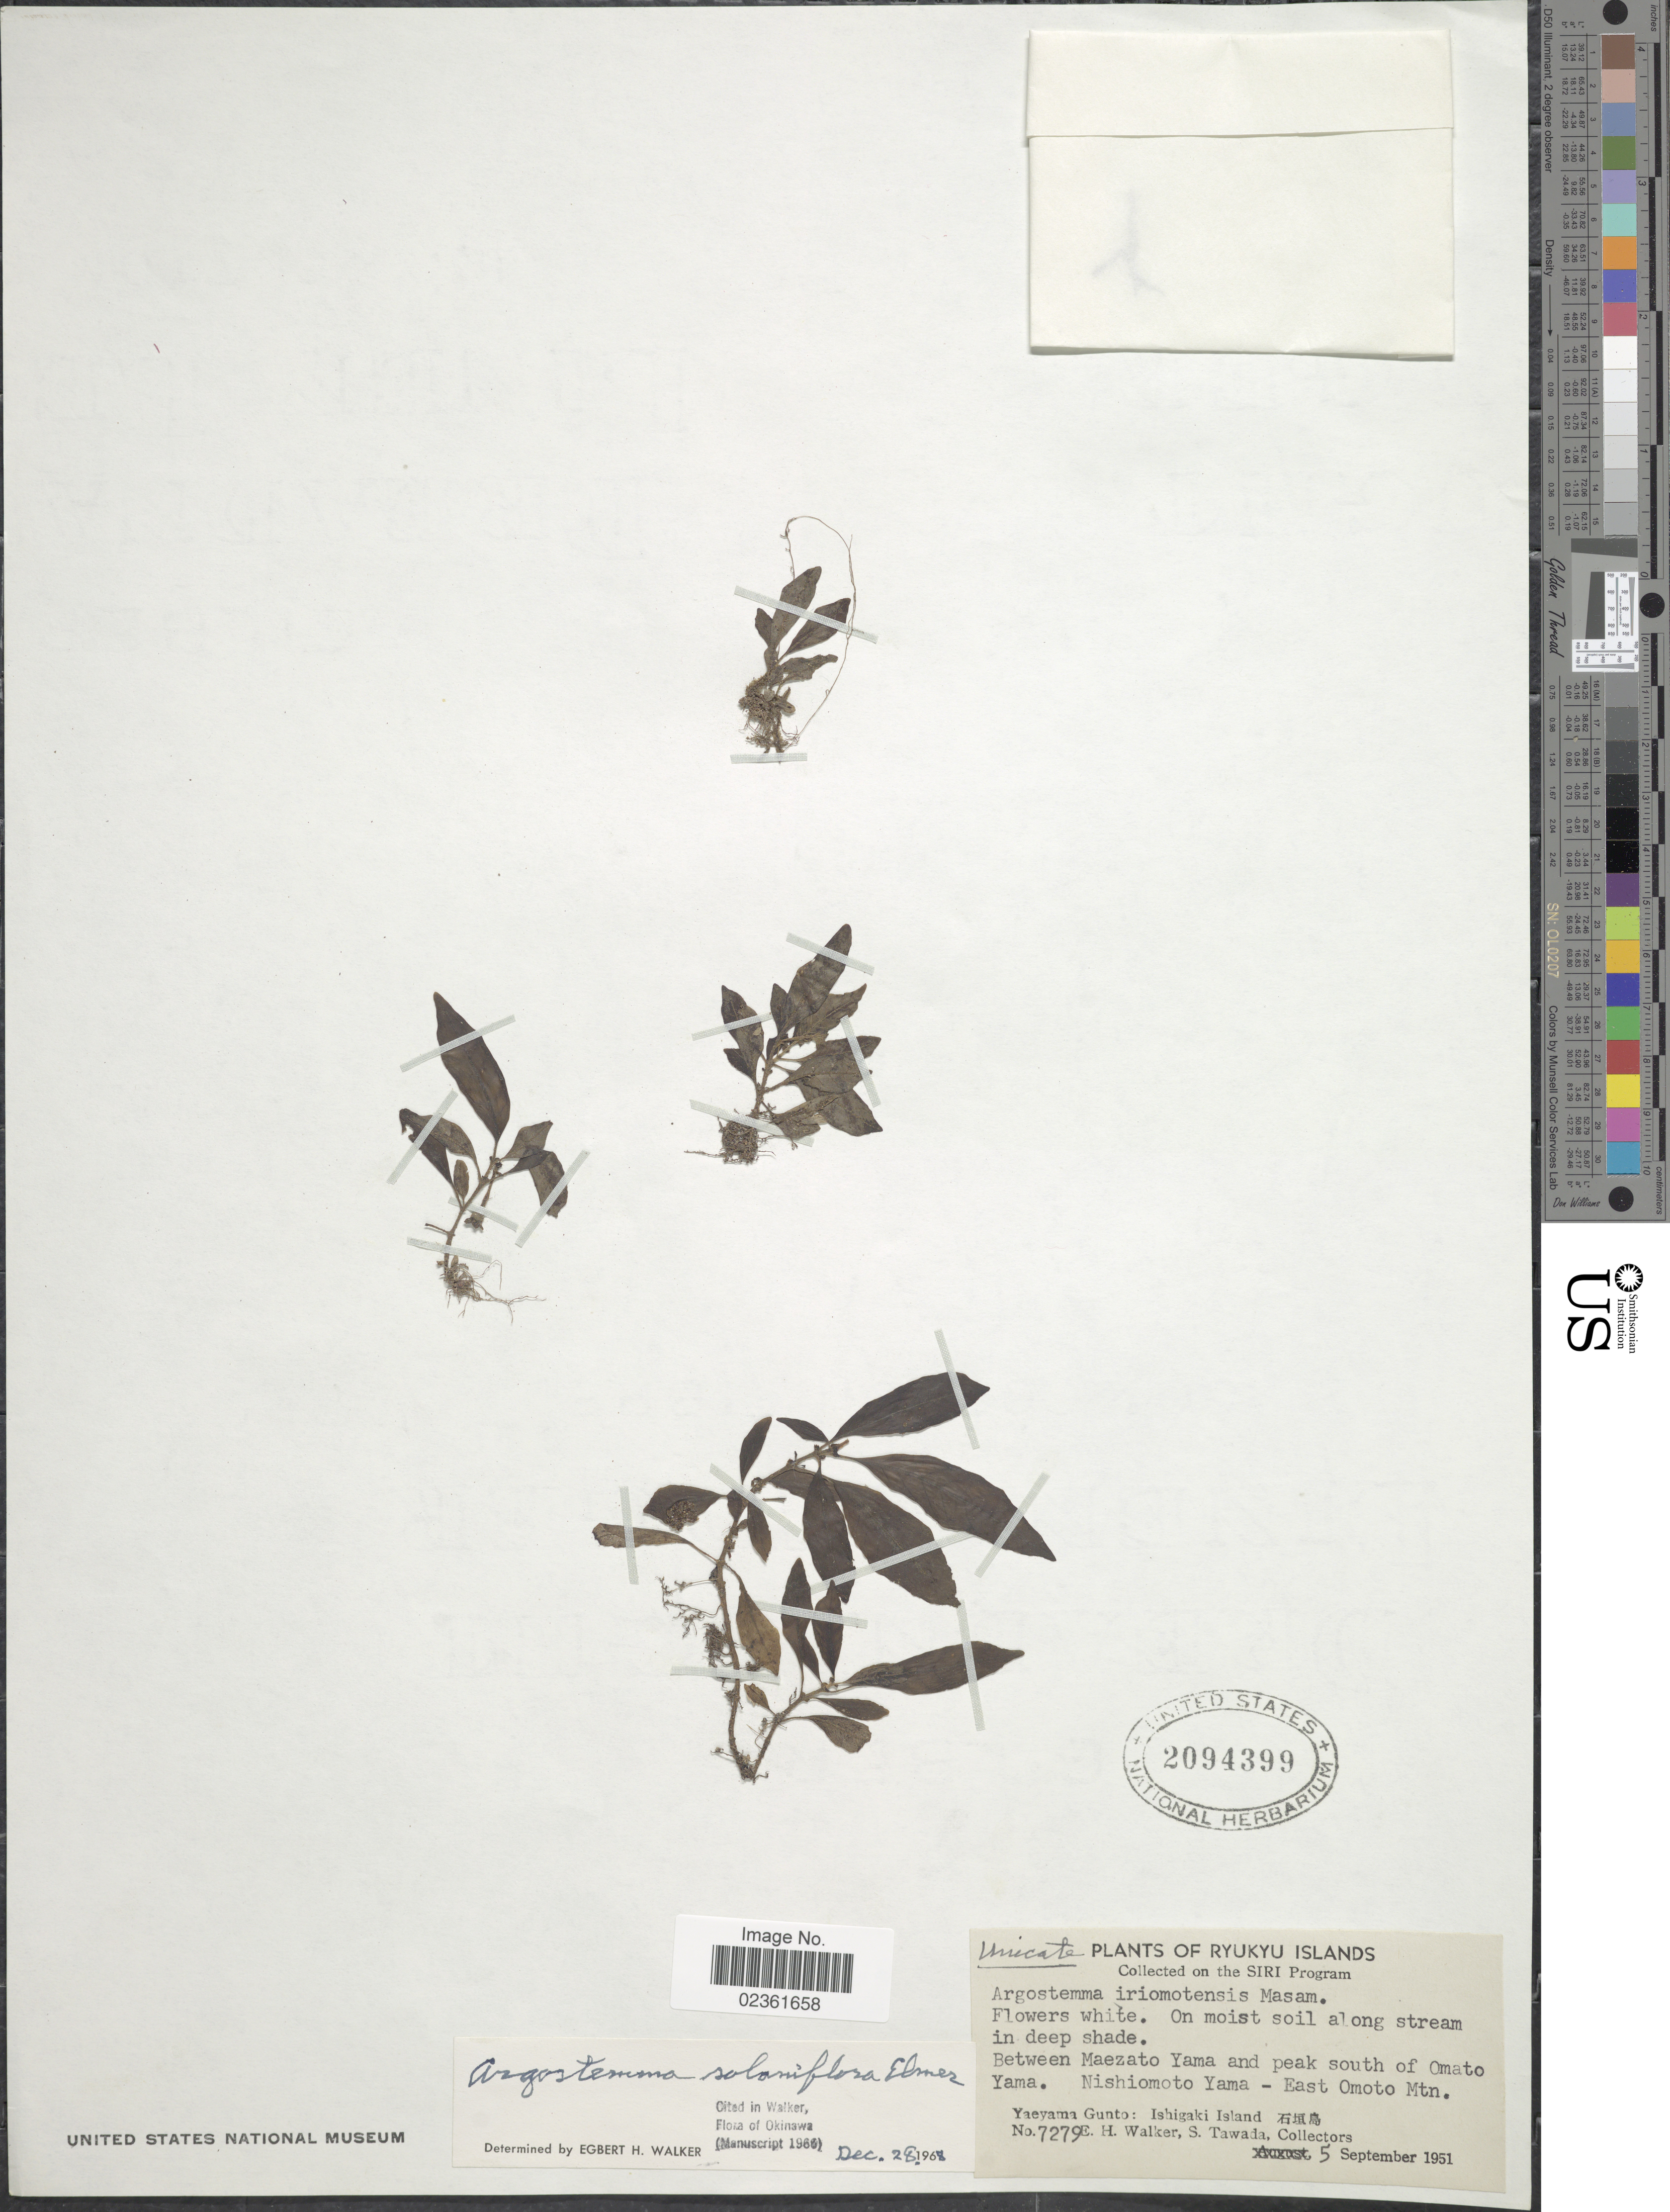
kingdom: Plantae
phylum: Tracheophyta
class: Magnoliopsida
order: Gentianales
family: Rubiaceae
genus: Argostemma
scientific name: Argostemma solaniflorum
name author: Elmer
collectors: E. H. Walker & S. Tawada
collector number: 7279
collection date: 1951-09-05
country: Japan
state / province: Okinawa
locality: Ryukyu Islands, on moist soil along stream in deep shade, Between Maezato Yama and peak south of Omato Yama, Nishimoto-Yama-East Omoto Mtn., Yaeyama Gunto: Ishigaki Island.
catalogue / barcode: US 2094399